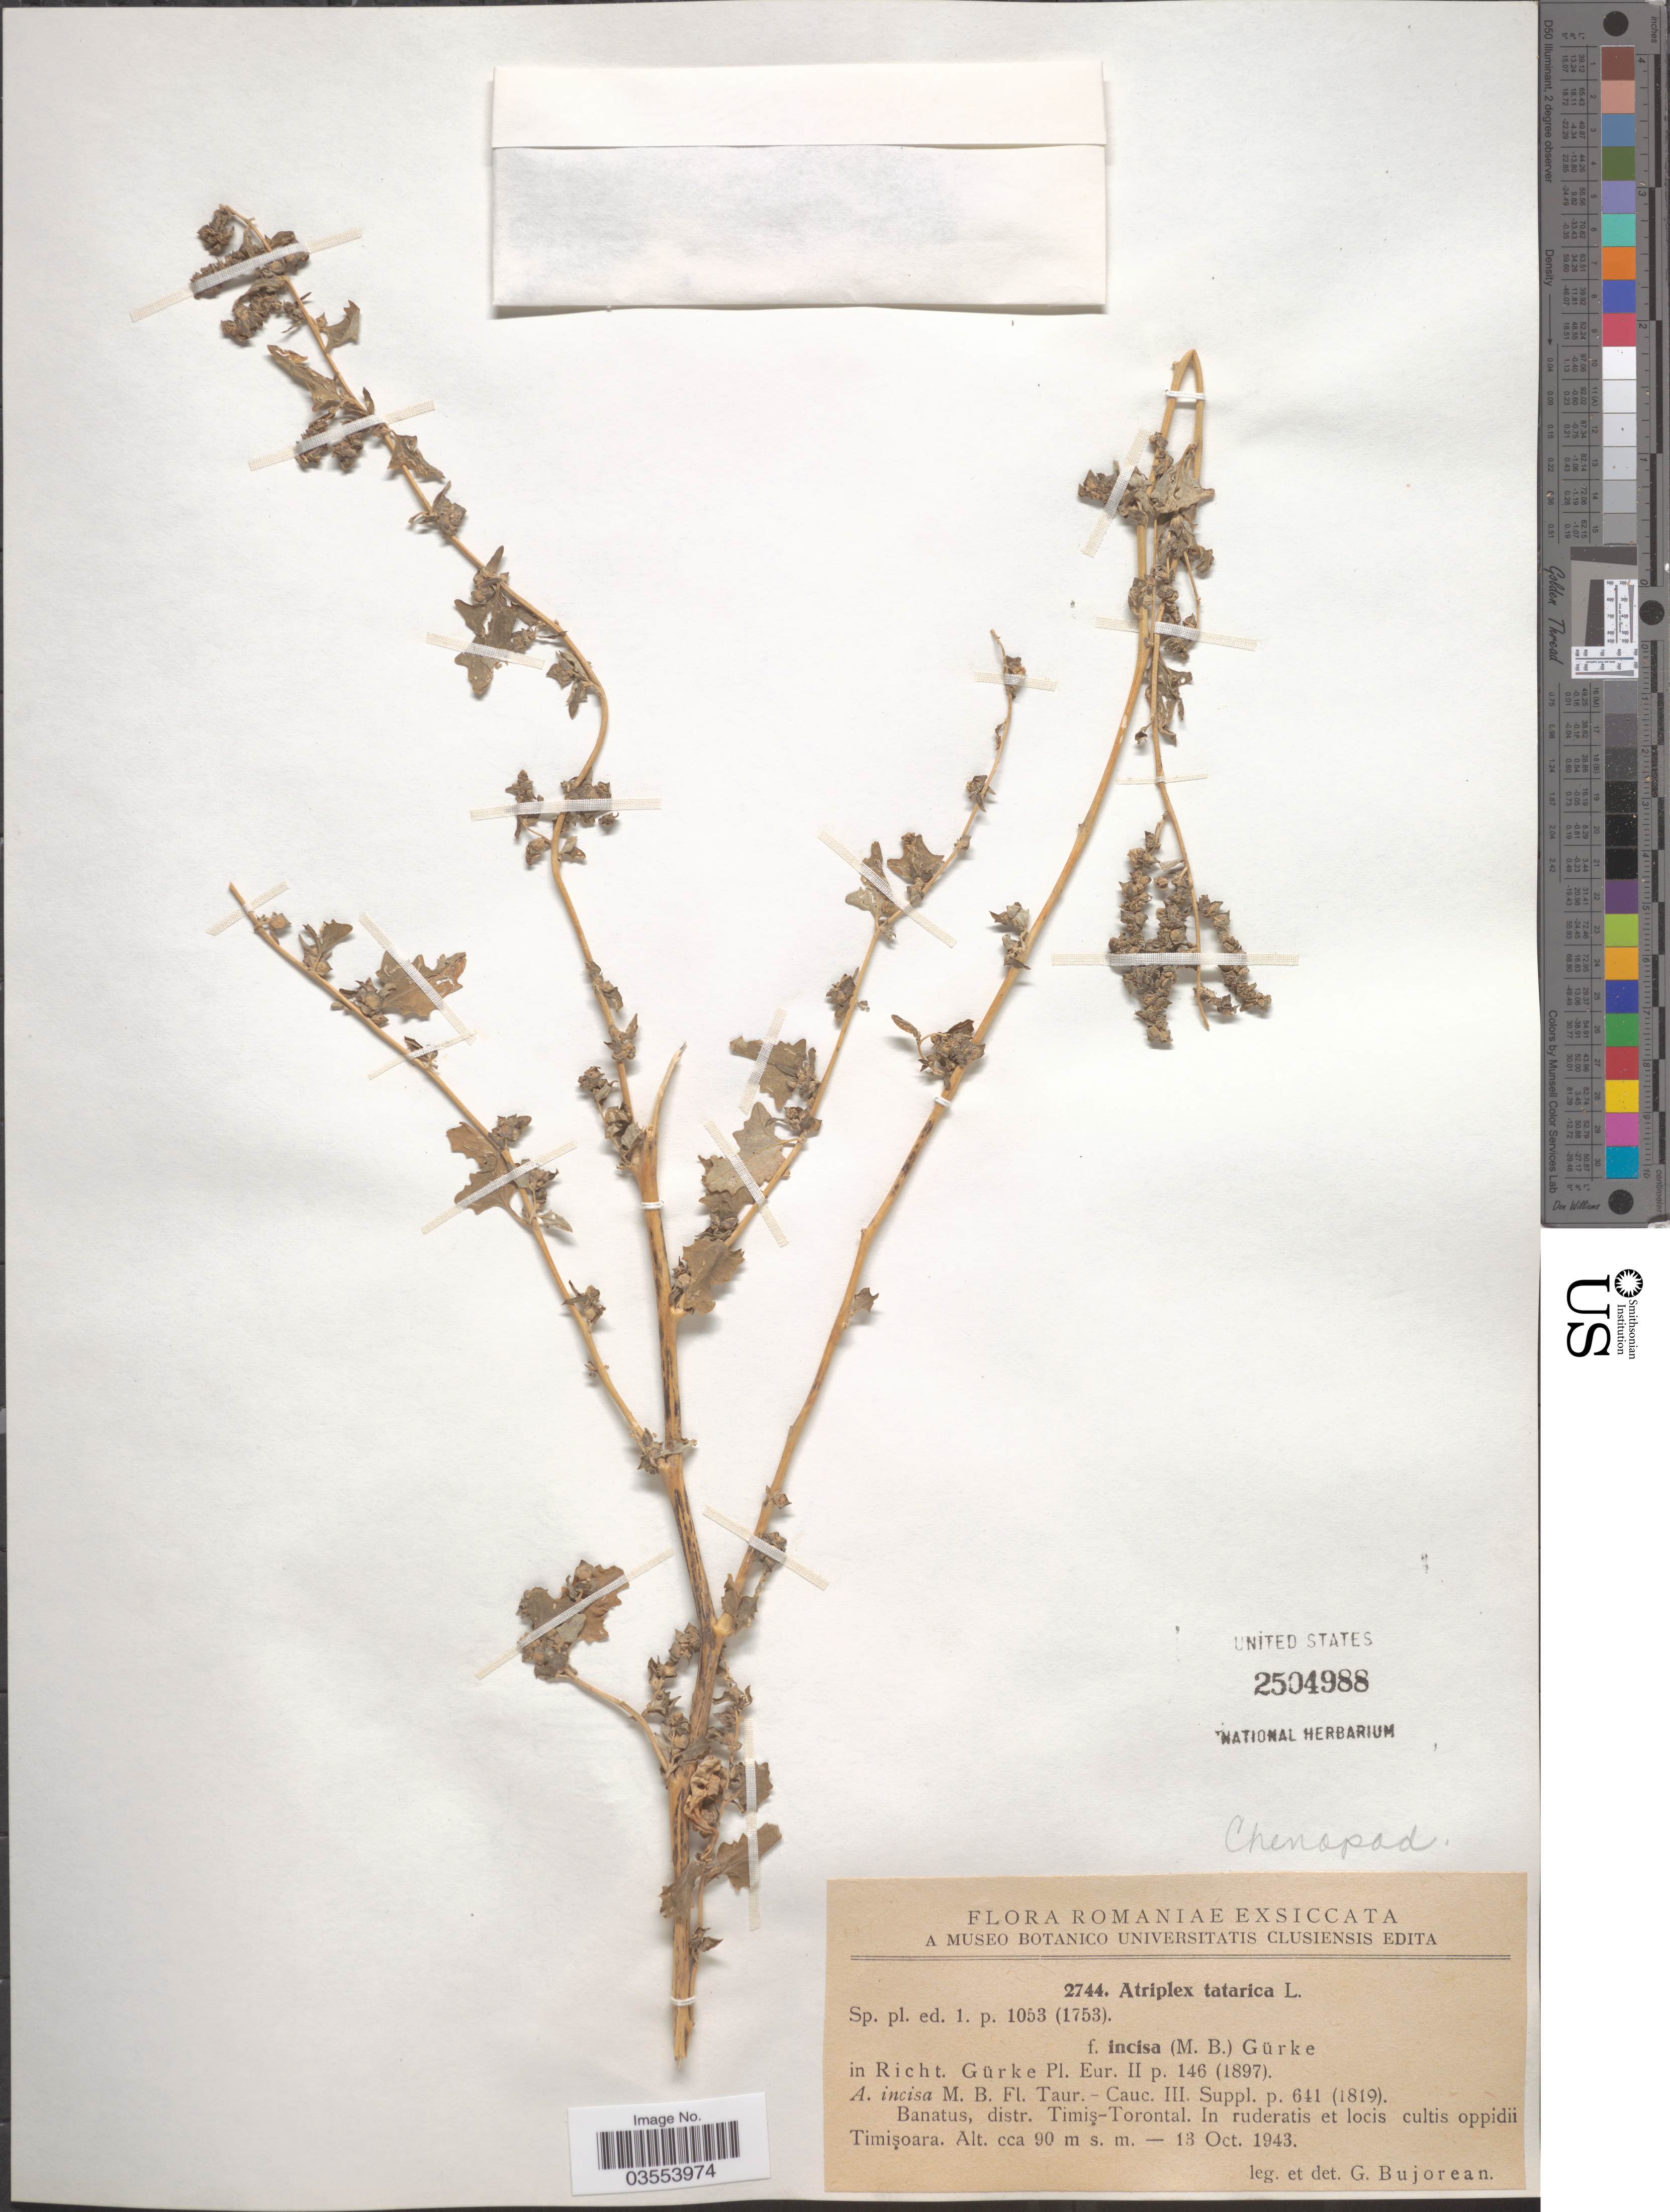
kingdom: Plantae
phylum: Tracheophyta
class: Magnoliopsida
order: Caryophyllales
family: Amaranthaceae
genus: Atriplex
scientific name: Atriplex tatarica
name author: L.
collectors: G. Bujorean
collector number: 2744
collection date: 1943-10-13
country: Romania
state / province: Timis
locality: Banatus, distr. Timi-Torontal. In ruderatis et locis cultis oppidii Timisoara.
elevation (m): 90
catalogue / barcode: US 2504988